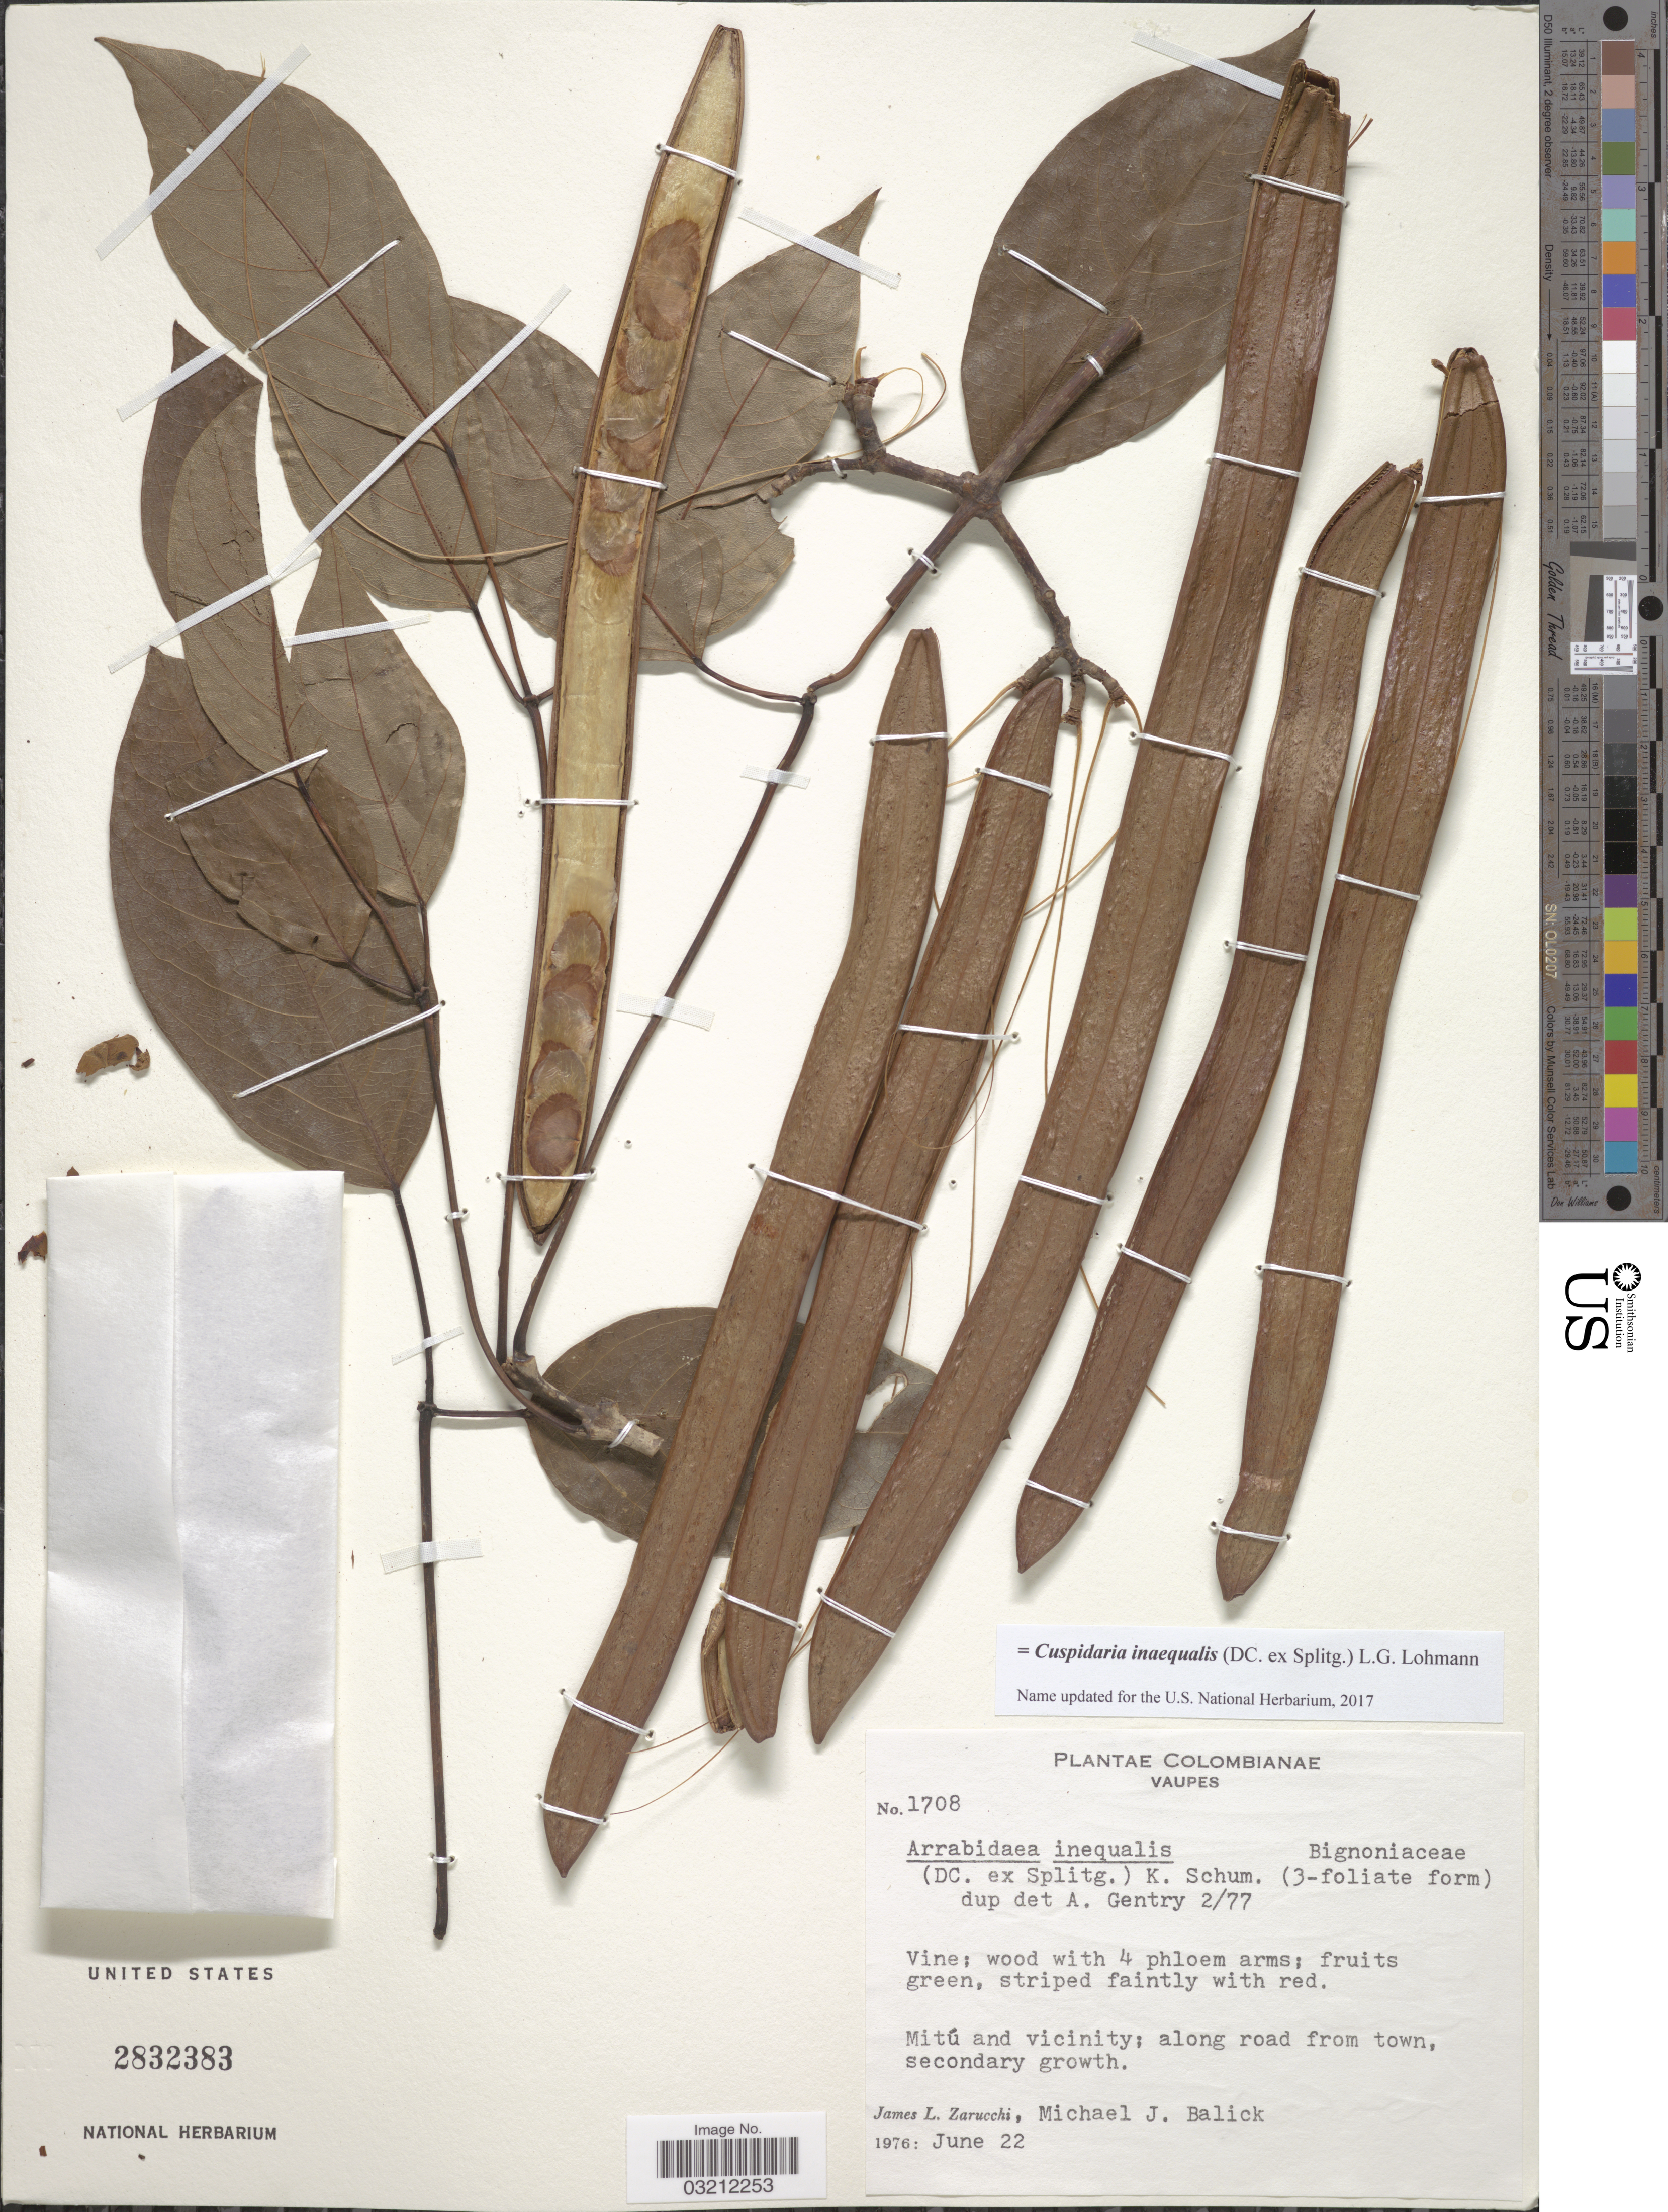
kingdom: Plantae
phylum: Tracheophyta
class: Magnoliopsida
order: Lamiales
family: Bignoniaceae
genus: Cuspidaria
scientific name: Cuspidaria inaequalis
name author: (Splitg.) L.G. Lohmann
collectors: J. L. Zarucchi & M. J. Balick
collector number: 1708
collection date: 1976-06-22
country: Colombia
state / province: Vaupés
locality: Mitú and vicinity; along road from town.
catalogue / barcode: US 2832383